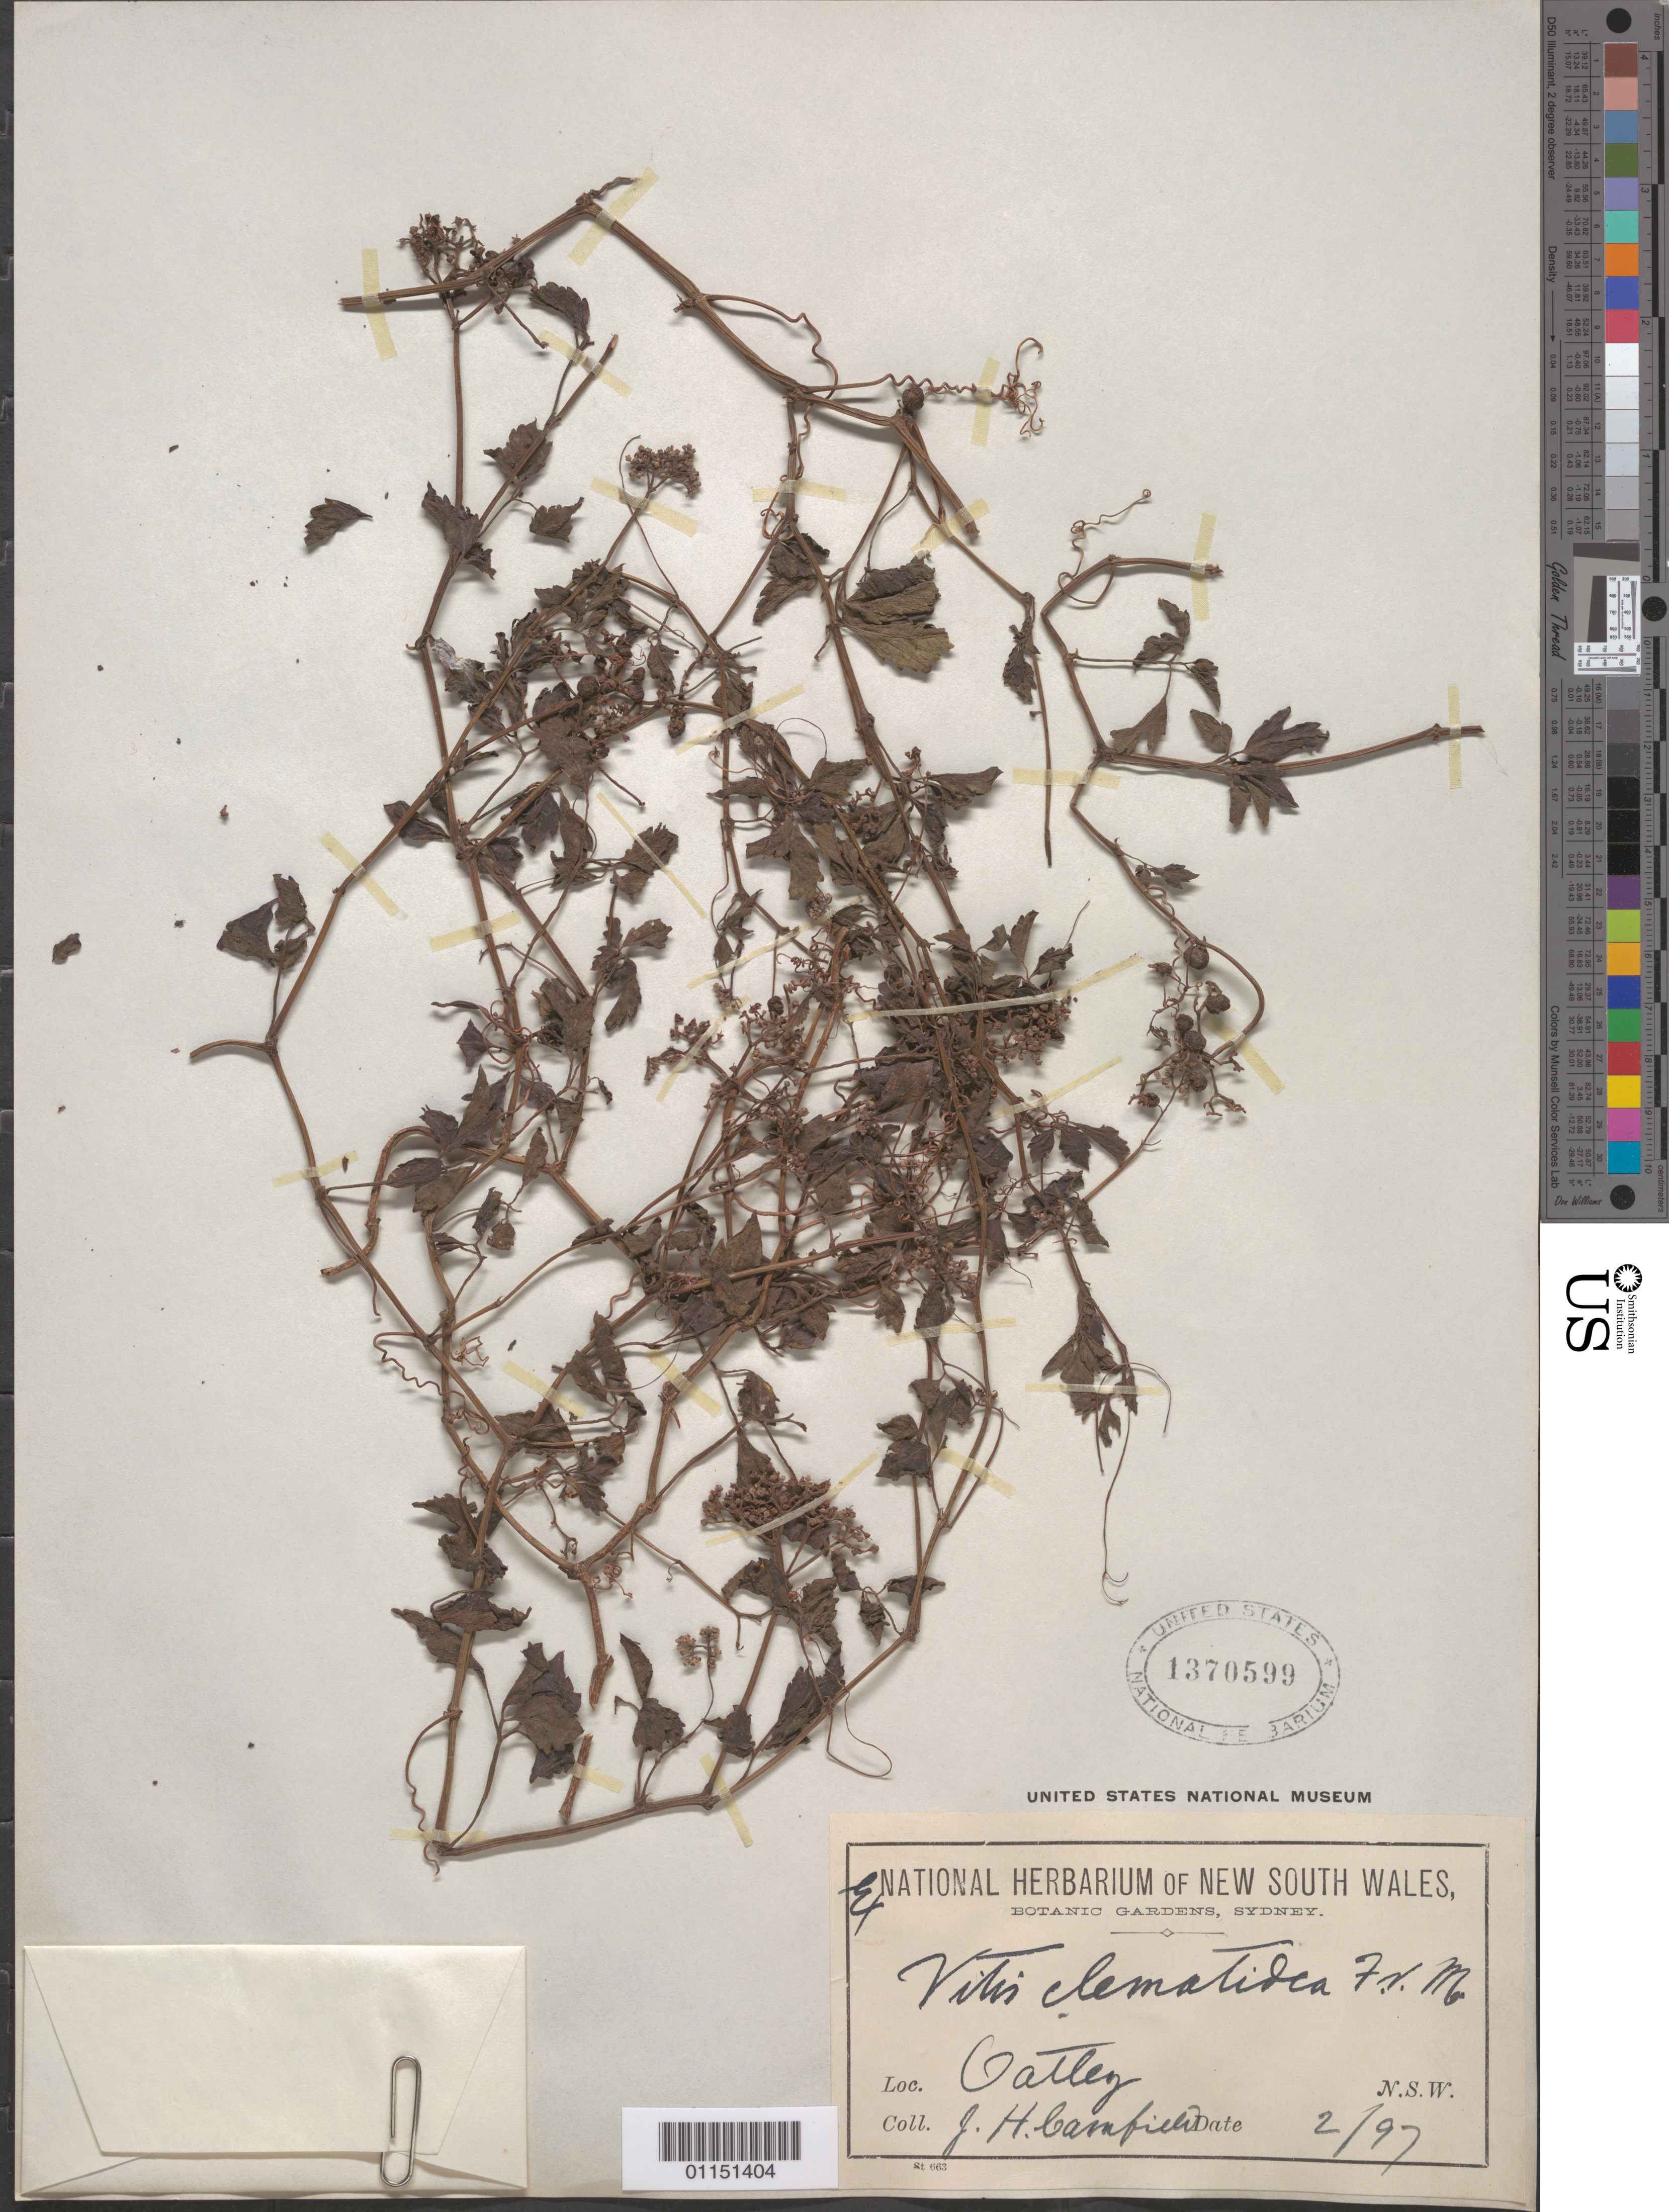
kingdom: Plantae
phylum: Tracheophyta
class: Magnoliopsida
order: Vitales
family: Vitaceae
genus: Causonis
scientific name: Causonis clematidea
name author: (F. Muell.) Jackes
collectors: J. Camfield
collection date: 1897-02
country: Australia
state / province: New South Wales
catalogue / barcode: US 1370599